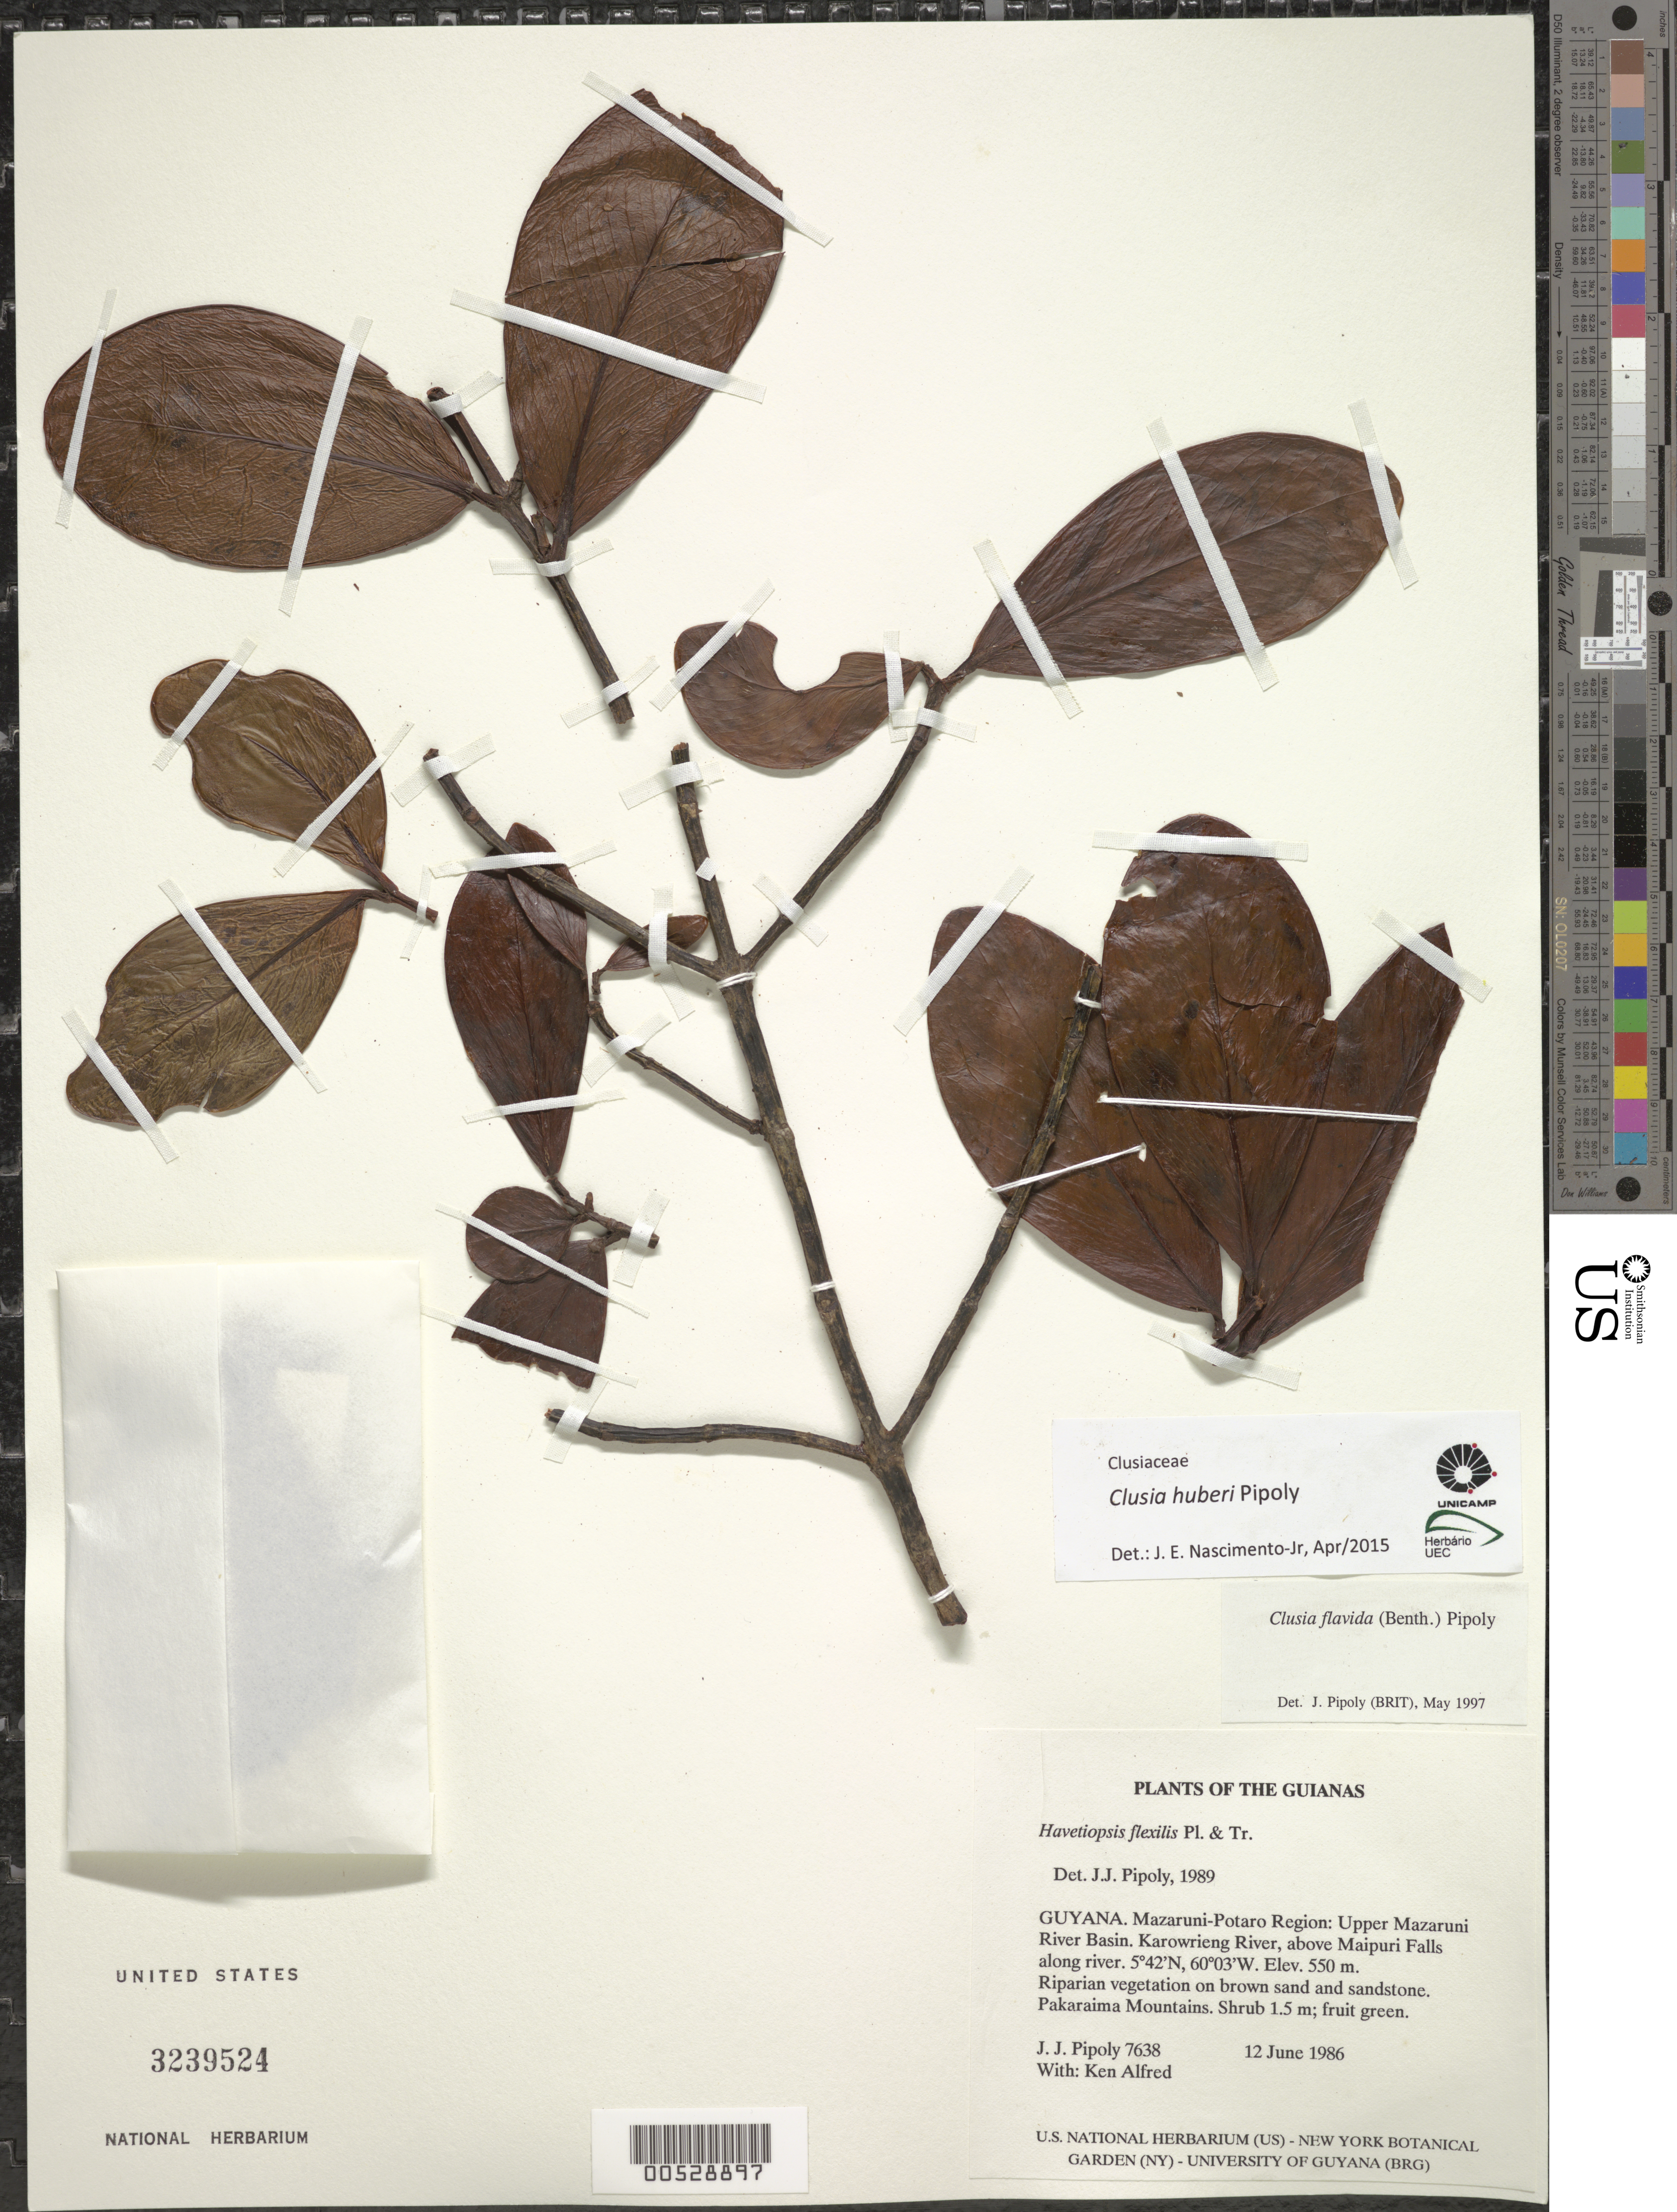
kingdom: Plantae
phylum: Tracheophyta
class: Magnoliopsida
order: Malpighiales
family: Clusiaceae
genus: Clusia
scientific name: Clusia huberi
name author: Pipoly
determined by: Nascimento, Jose E., Jr.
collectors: J. J. Pipoly & K. Alfred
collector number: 7638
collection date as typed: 12 June 1986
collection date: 1986-06-12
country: Guyana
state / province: Cuyuni-Mazaruni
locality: Pakaraima Mts. Upper Mazaruni River Basin. Karowrieng River, above Maipuri Falls along river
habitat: Riparian vegetation on brown sand and sandstone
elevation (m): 550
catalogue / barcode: US 3239524